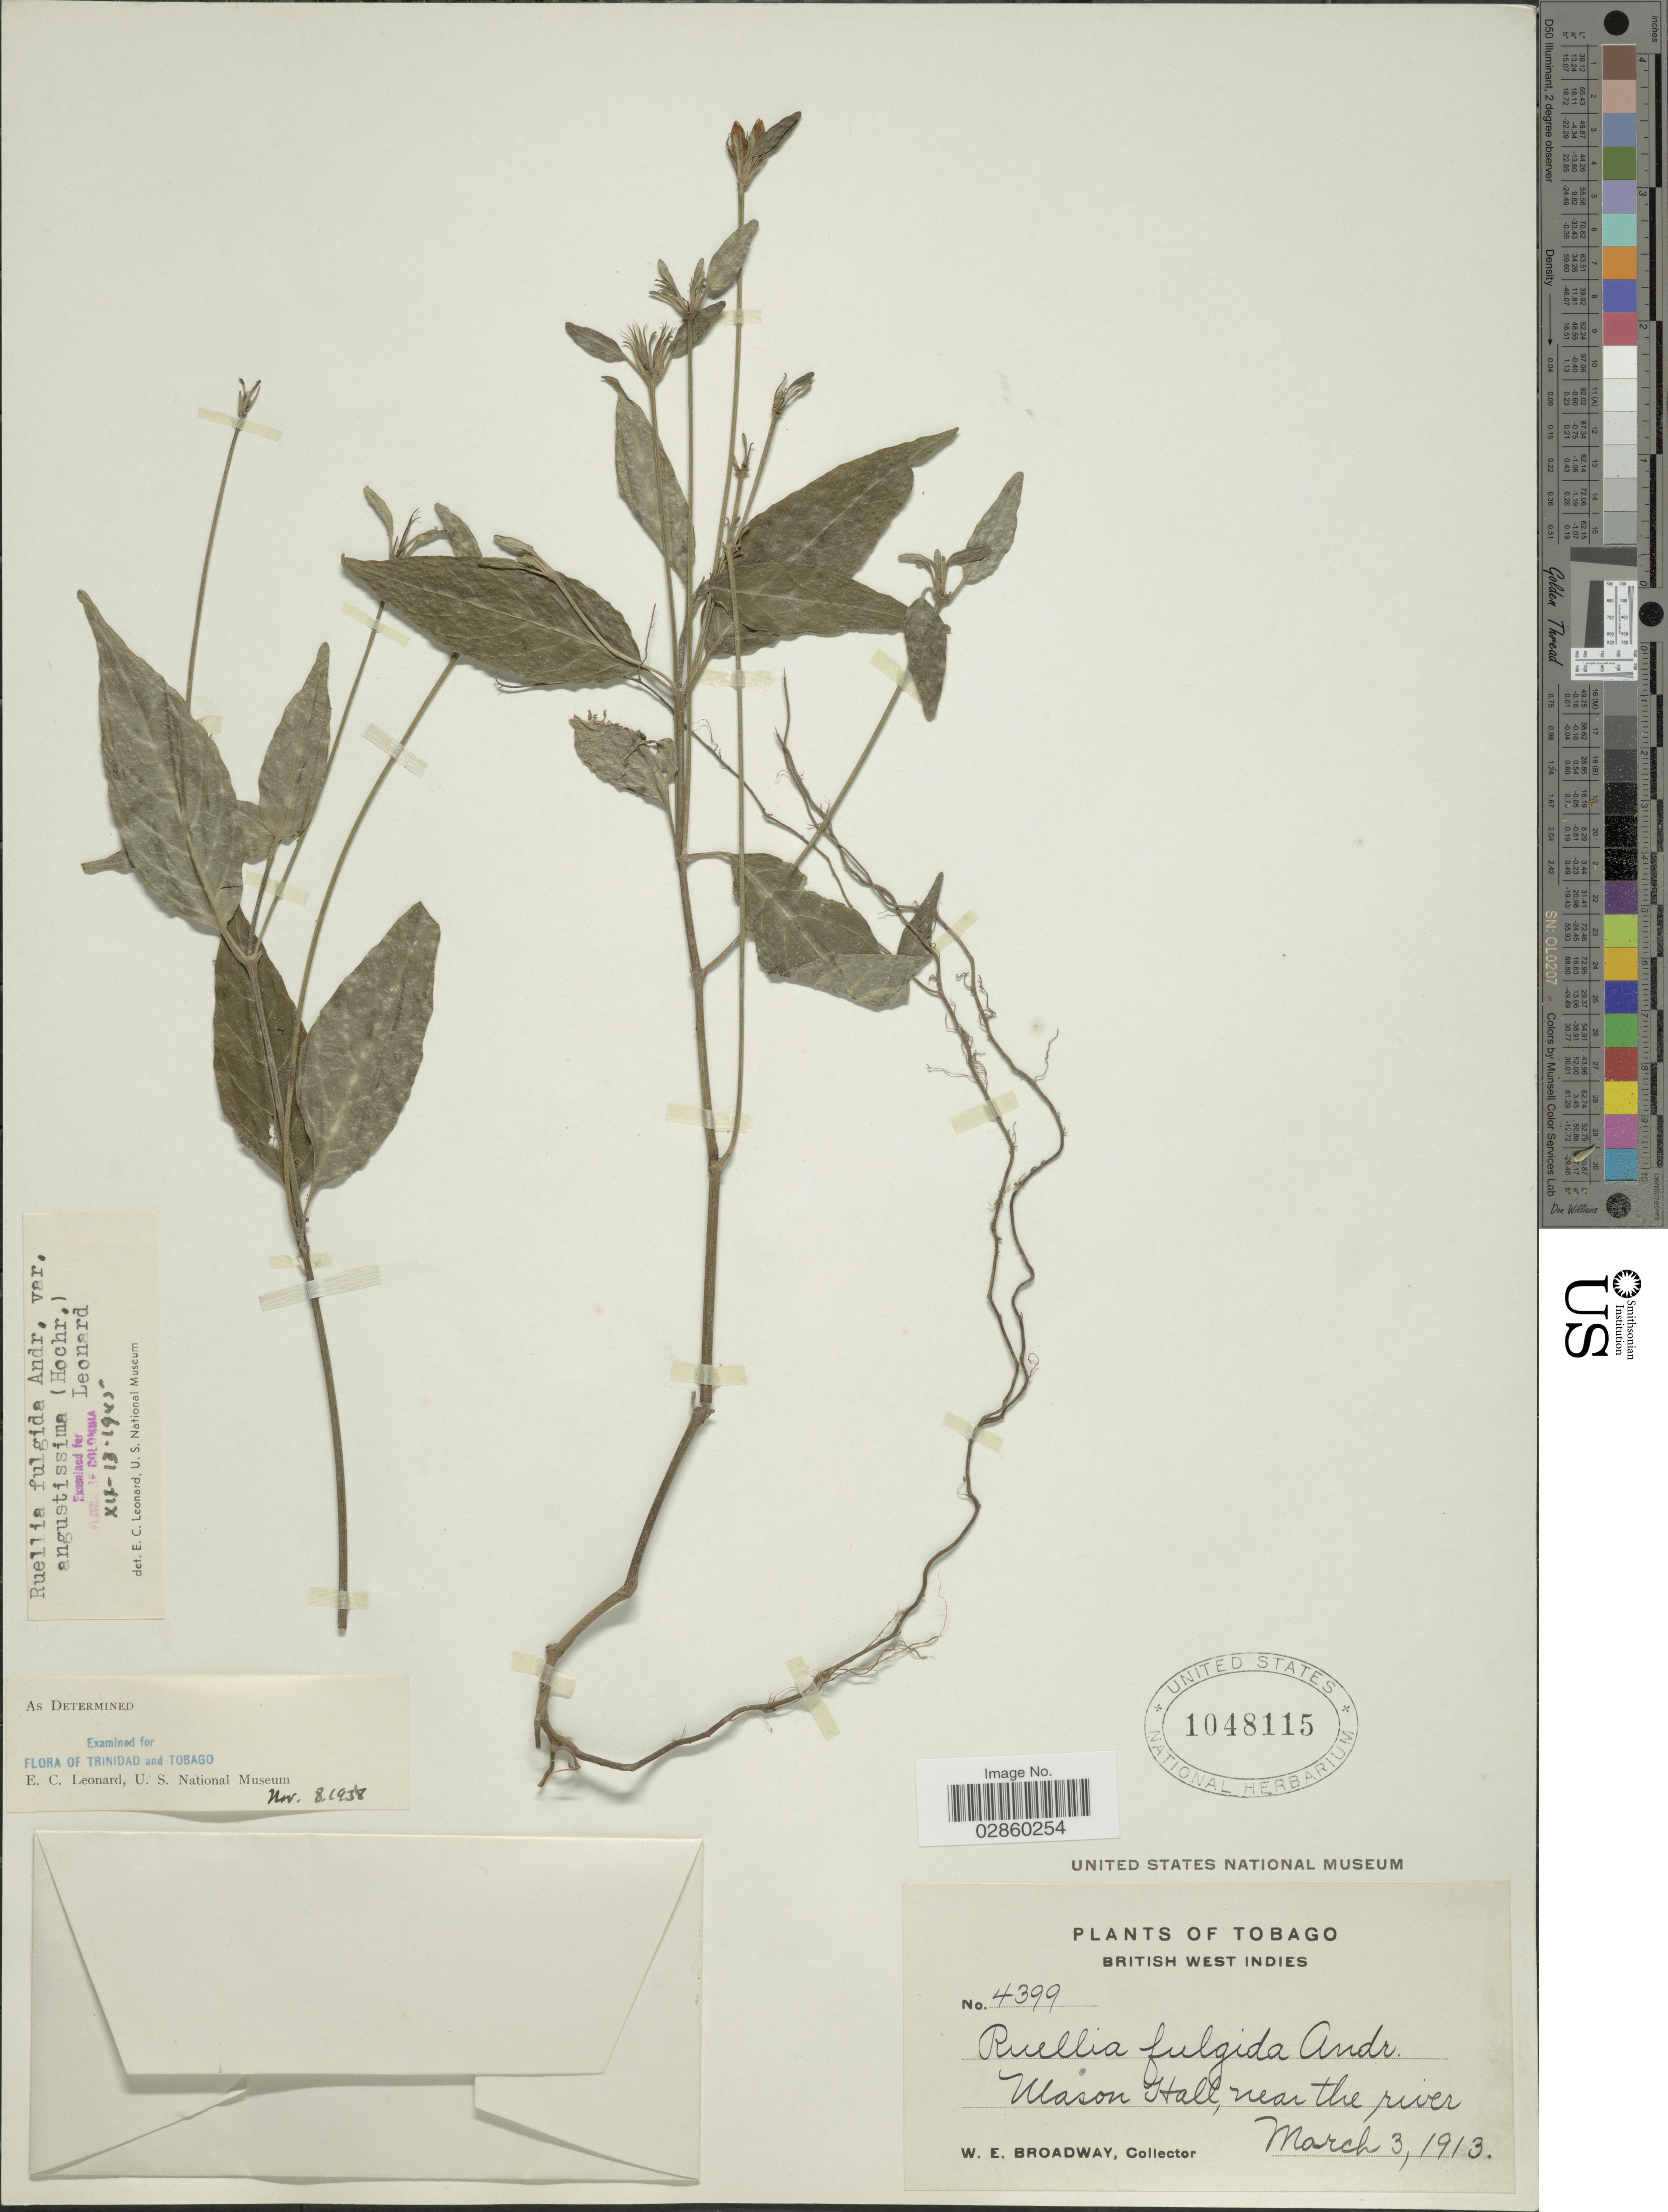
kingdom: Plantae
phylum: Tracheophyta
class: Magnoliopsida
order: Lamiales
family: Acanthaceae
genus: Ruellia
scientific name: Ruellia fulgida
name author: Andrews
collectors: W. E. Broadway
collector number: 4399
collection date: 1913-03-03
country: Trinidad and Tobago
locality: Tobago, British West Indies, Mason Hall, near the river.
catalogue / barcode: US 1048115